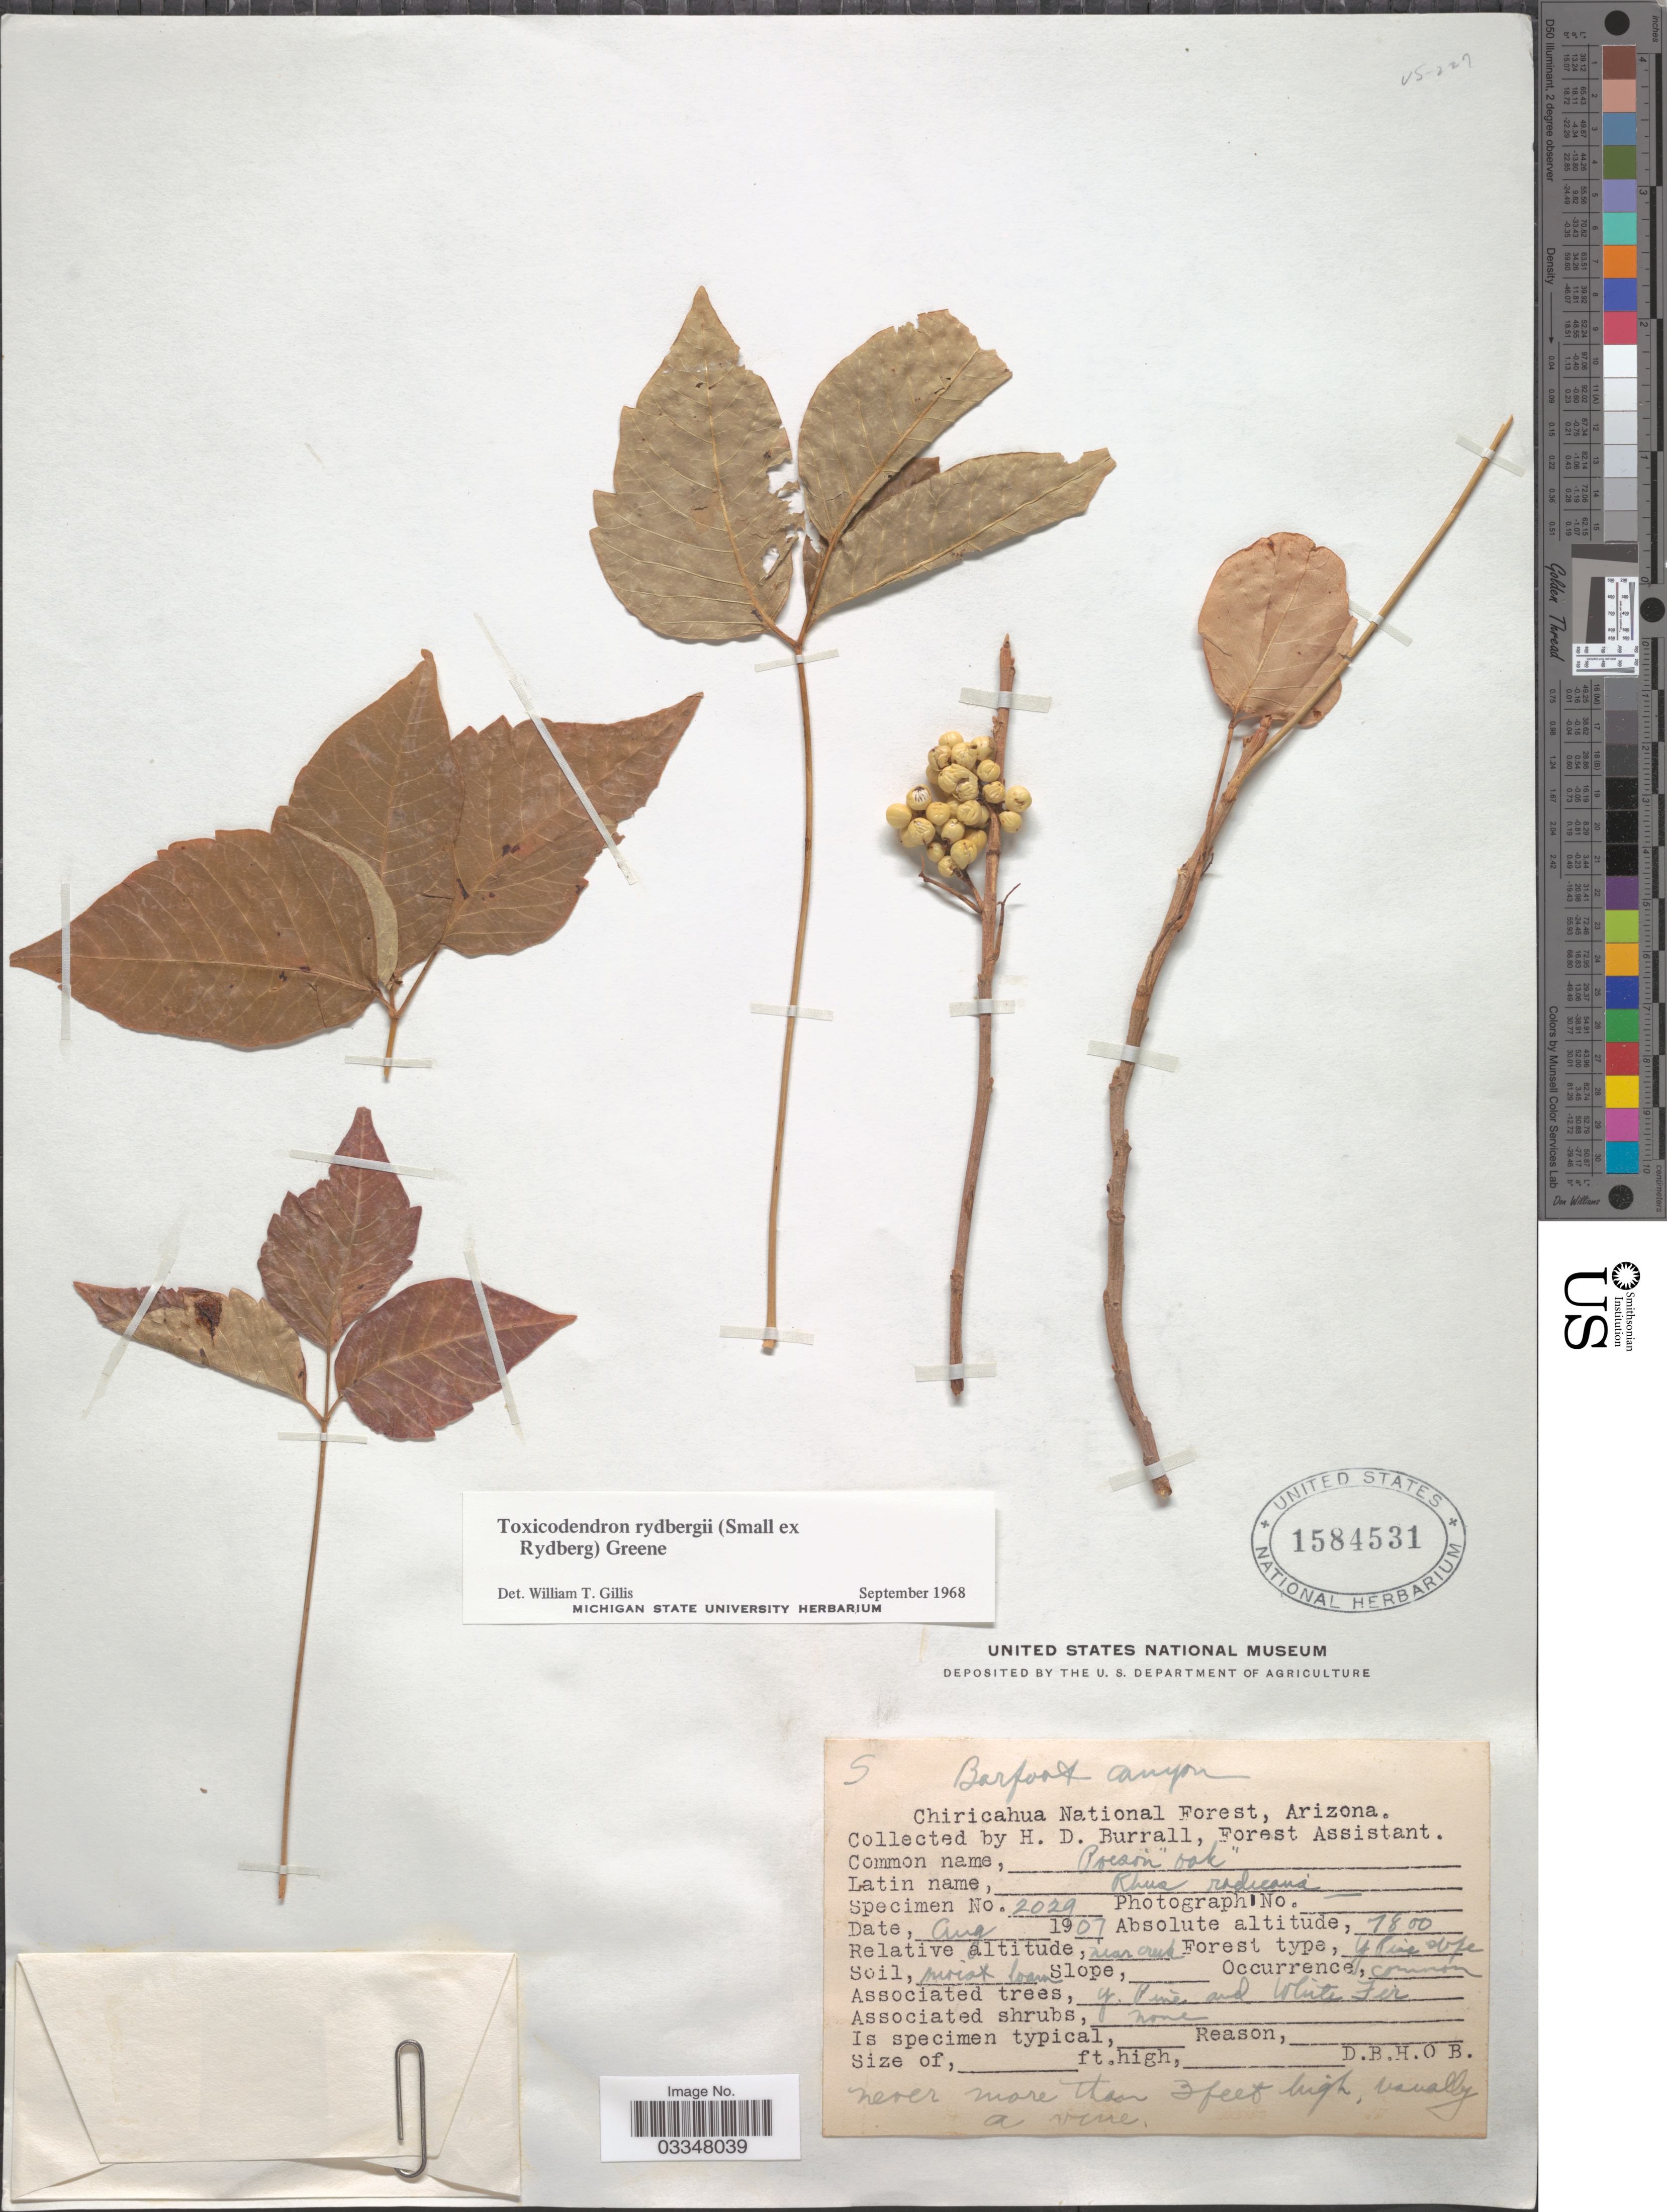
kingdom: Plantae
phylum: Tracheophyta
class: Magnoliopsida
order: Sapindales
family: Anacardiaceae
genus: Toxicodendron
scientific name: Toxicodendron radicans subsp. rydbergii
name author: (Small & Rydb.) Á. Löve & D. Löve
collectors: H. Burrall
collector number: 2029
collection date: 1907-08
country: United States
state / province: Arizona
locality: Barfoot Canyon. Chiricahua National Forest.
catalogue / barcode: US 1584531